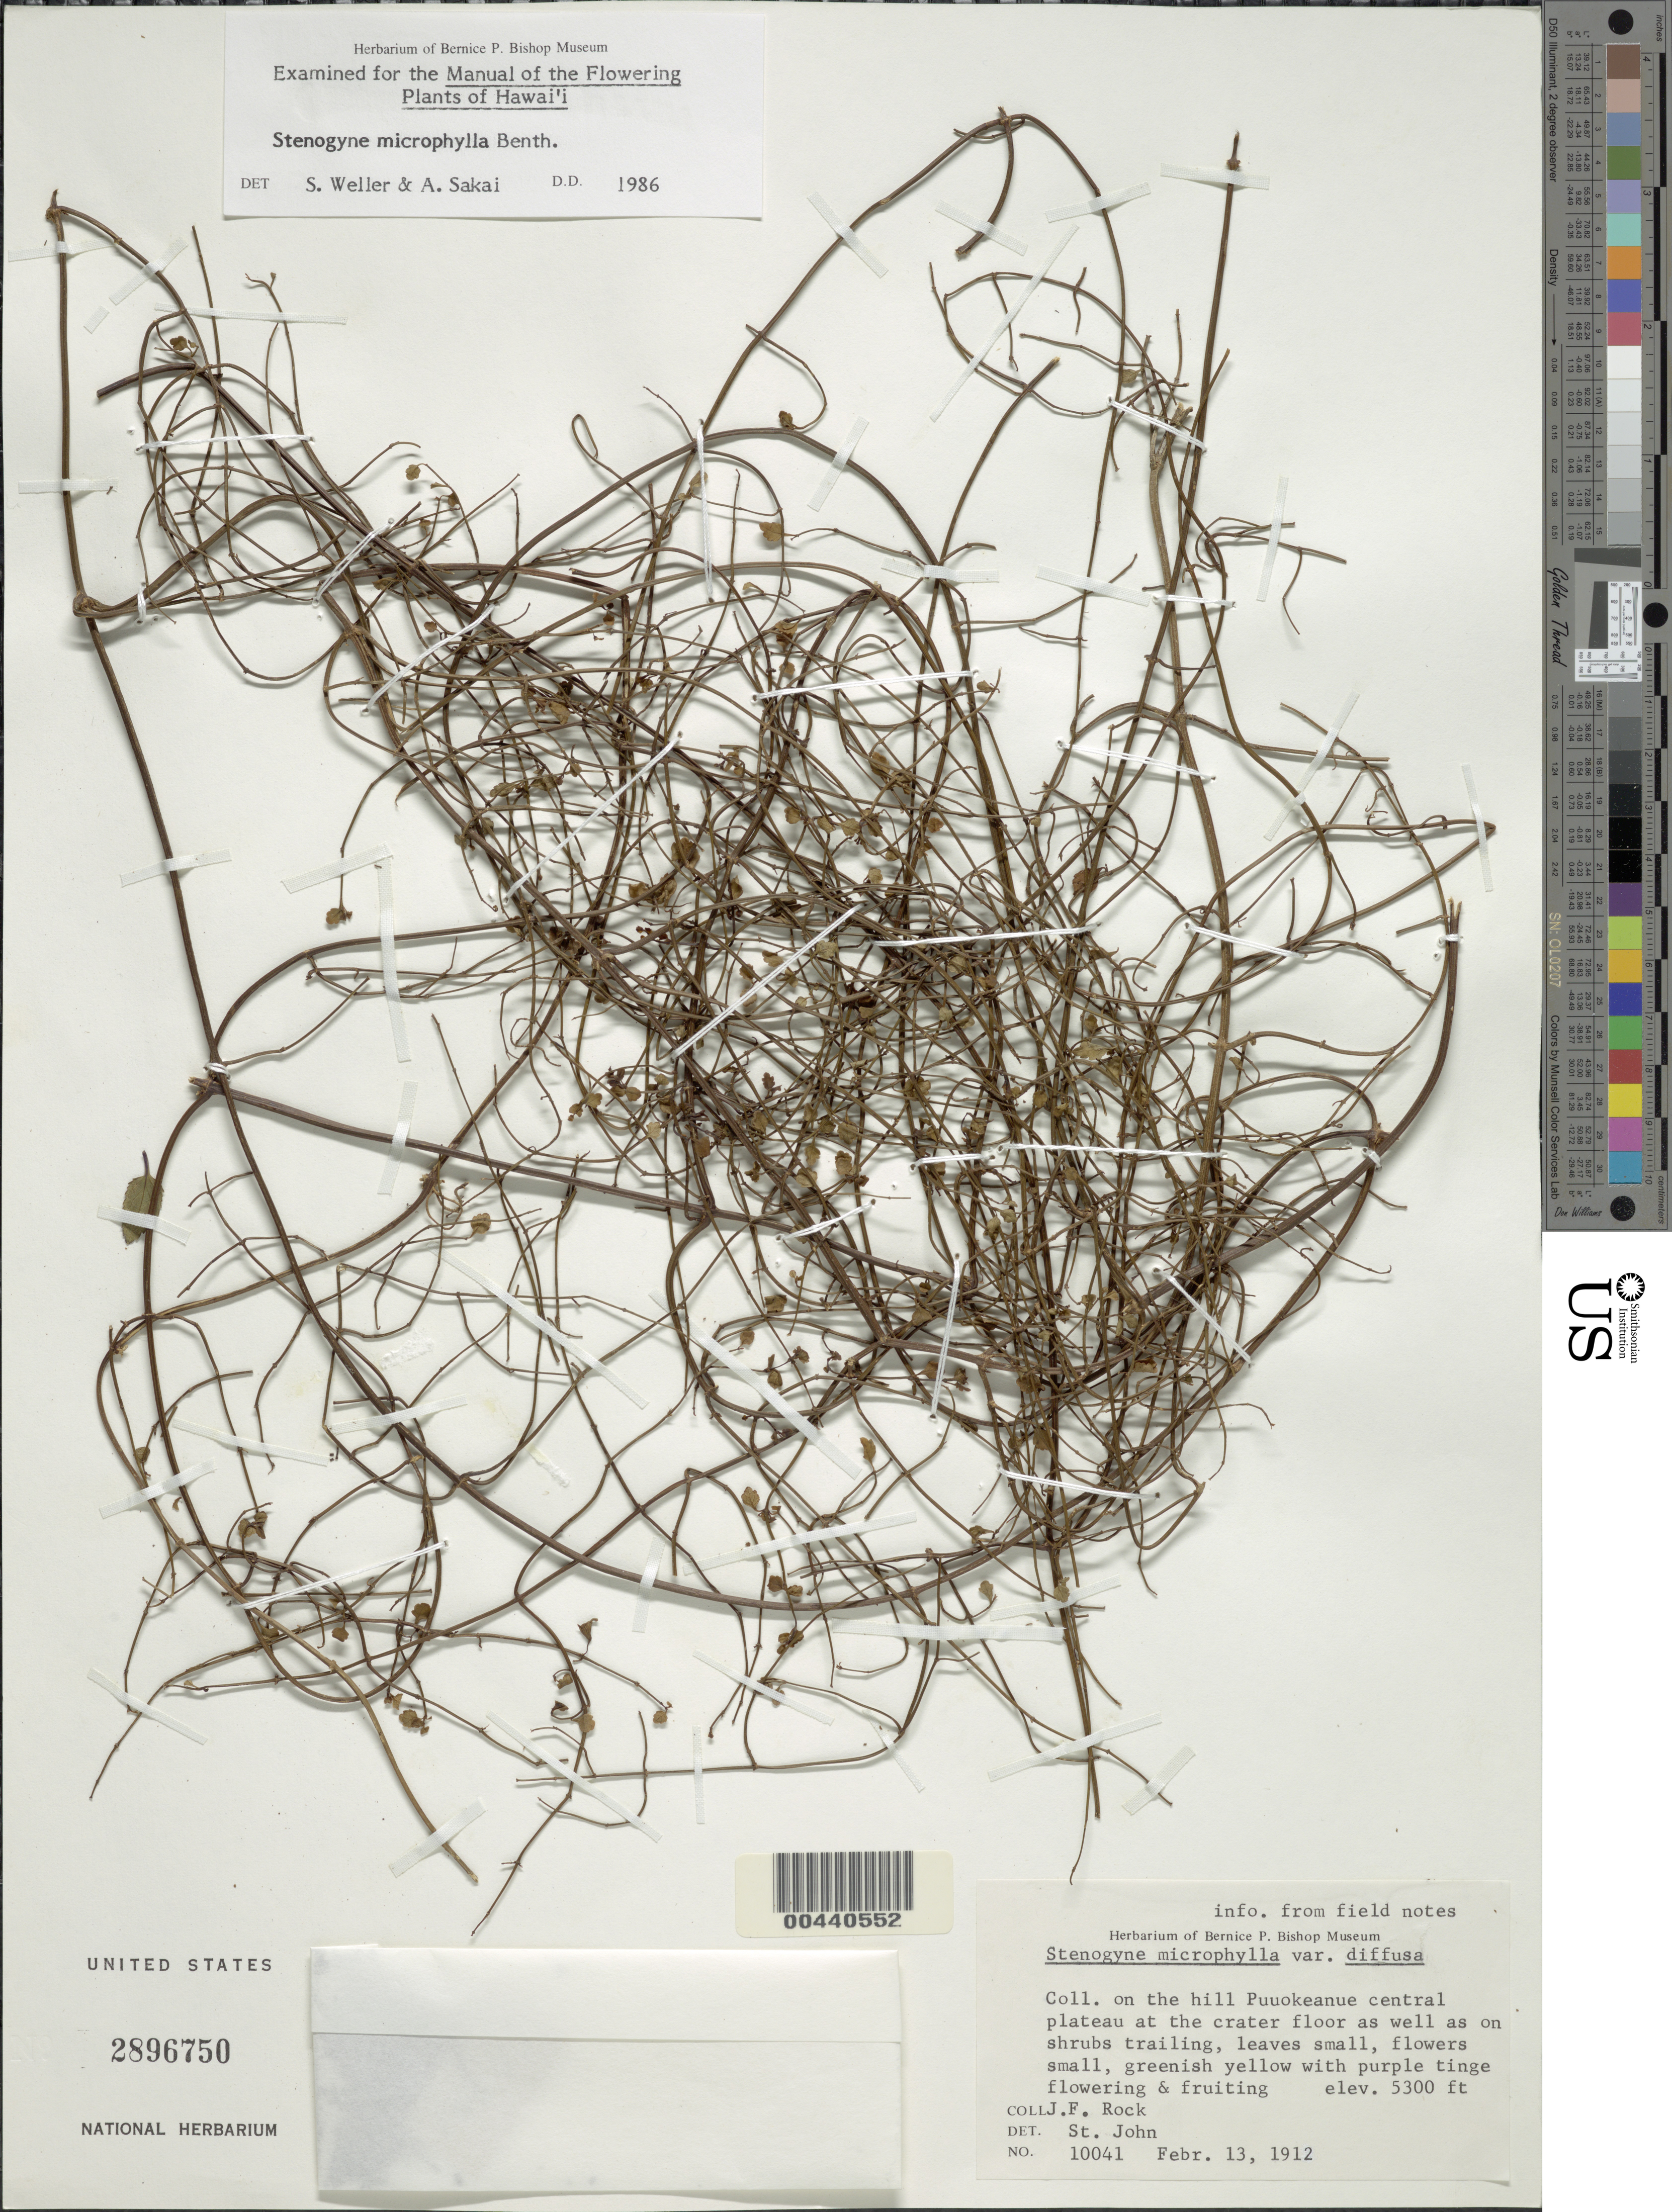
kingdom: Plantae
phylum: Tracheophyta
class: Magnoliopsida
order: Lamiales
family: Lamiaceae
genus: Stenogyne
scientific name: Stenogyne microphylla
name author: Benth.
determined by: Weller, Stephen G., (UNITED STATES)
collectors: J. F. Rock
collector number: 10041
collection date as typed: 13 Feb 1912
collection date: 1912-02-13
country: United States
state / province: Hawaii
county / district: Hawaii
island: Hawaii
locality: On the hill Puuokeanue central plateau at the crater floor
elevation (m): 1615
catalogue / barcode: US 2896750